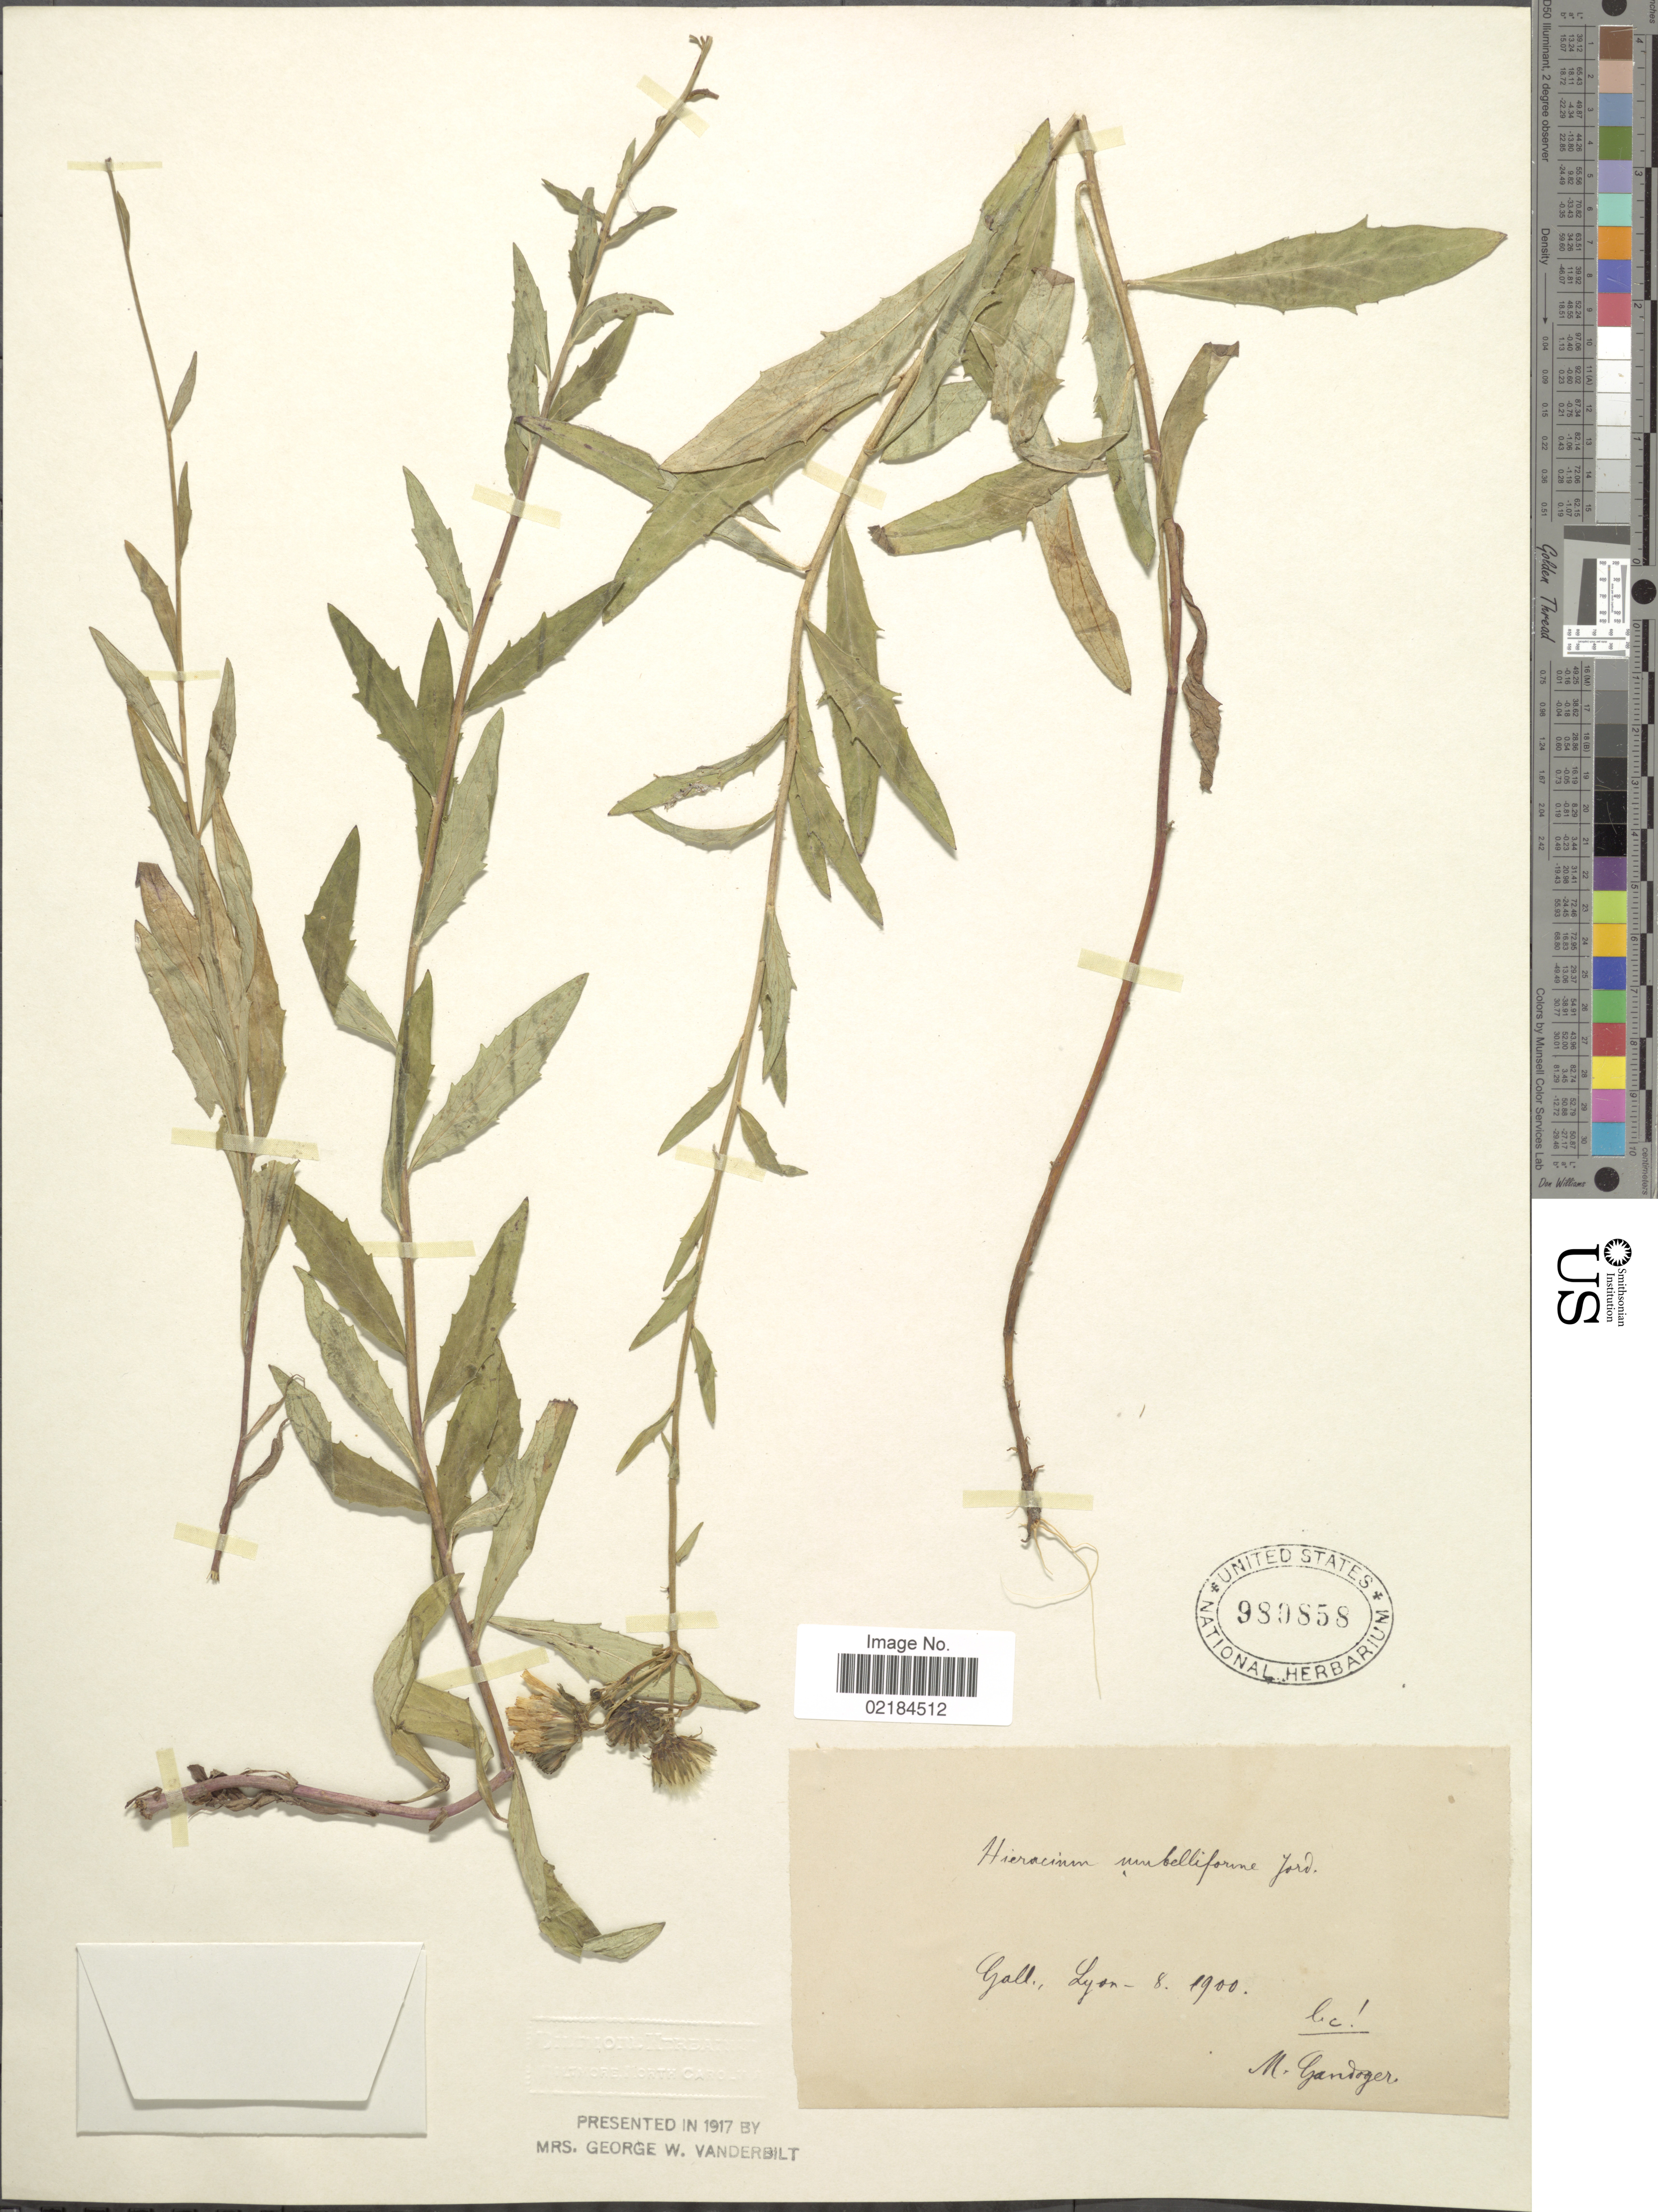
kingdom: Plantae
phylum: Tracheophyta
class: Magnoliopsida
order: Asterales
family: Asteraceae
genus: Hieracium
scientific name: Hieracium umbelliforme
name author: Jord.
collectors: M. Gandoger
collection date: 1900-08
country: France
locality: Gall., Lyon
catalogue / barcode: US 980858